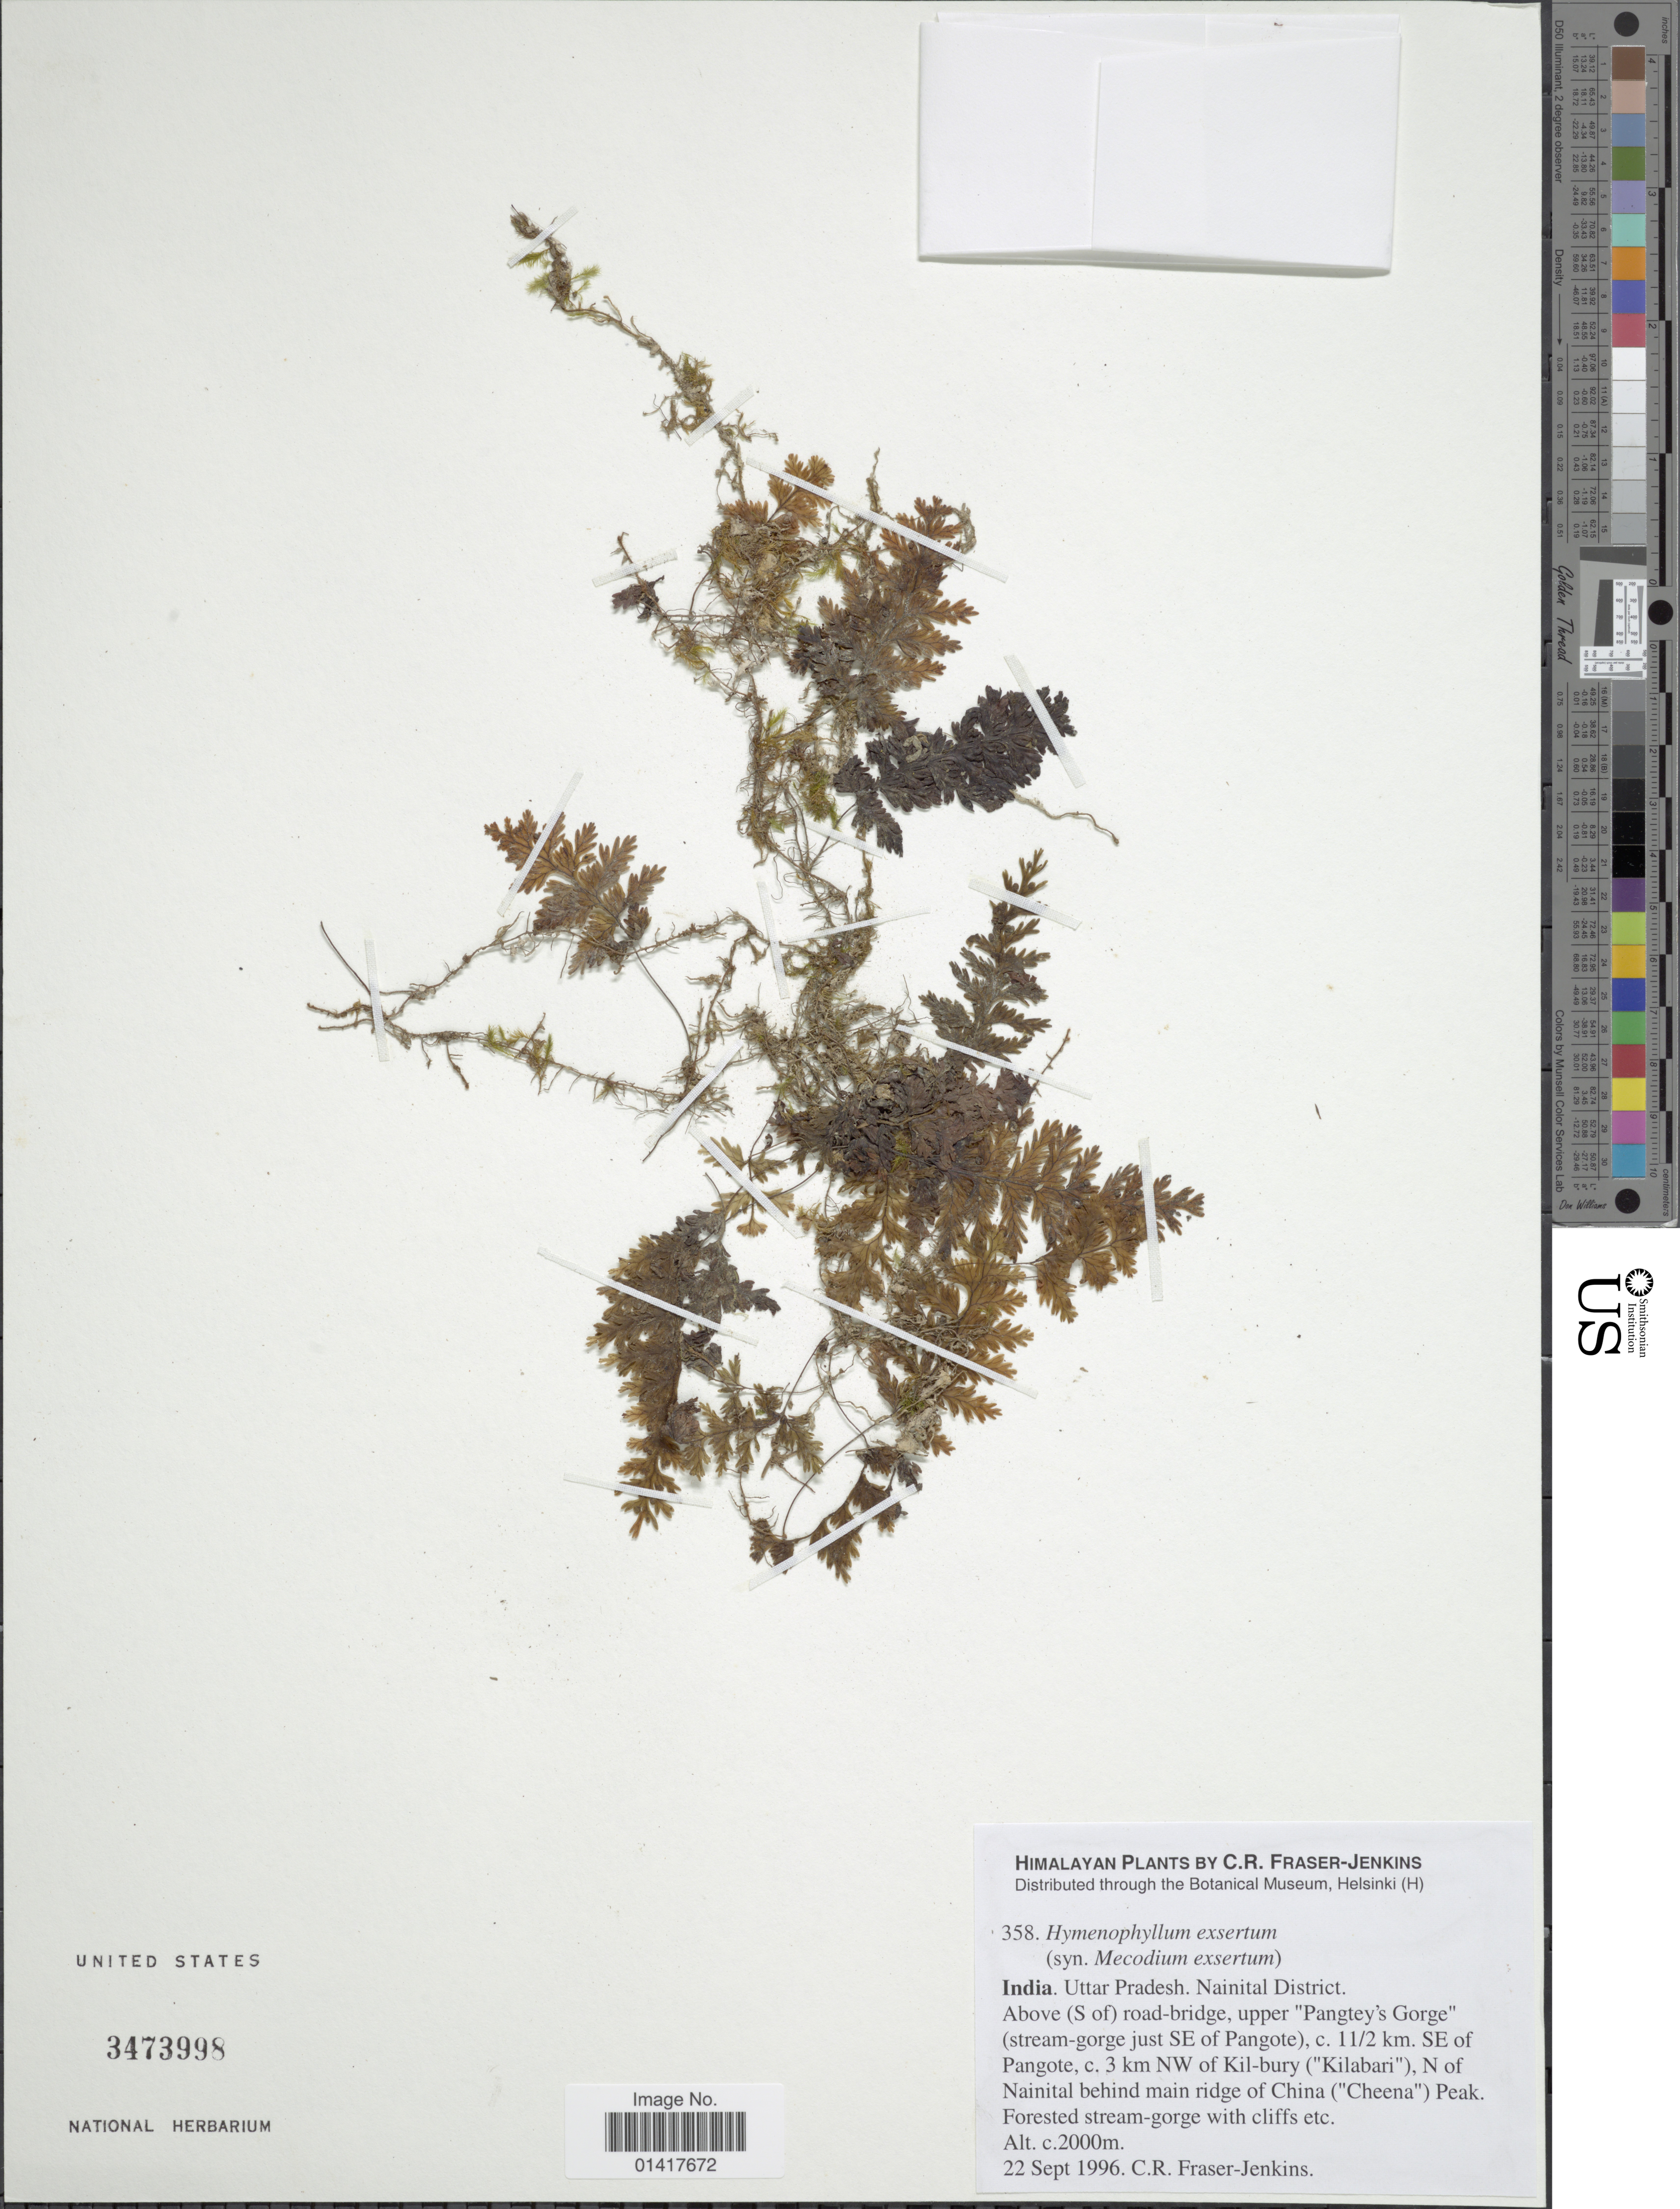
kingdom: Plantae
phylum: Tracheophyta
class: Polypodiopsida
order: Hymenophyllales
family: Hymenophyllaceae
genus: Hymenophyllum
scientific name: Hymenophyllum exsertum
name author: Wall. ex Hook.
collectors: C. R. Fraser-Jenkins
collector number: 358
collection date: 1996-09-22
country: India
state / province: Uttar Pradesh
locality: Nainital District. Above (S of) road-bridge, upper "Pangtey's Gorge" (stream-gorge just SE of Pangote), 11/2 km SE of Pangote, 3 km NW of Kil-bury ("Kilabari"), N of Nainital behind main ridge of China ("Cheena") Peak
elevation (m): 2000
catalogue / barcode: US 3473998